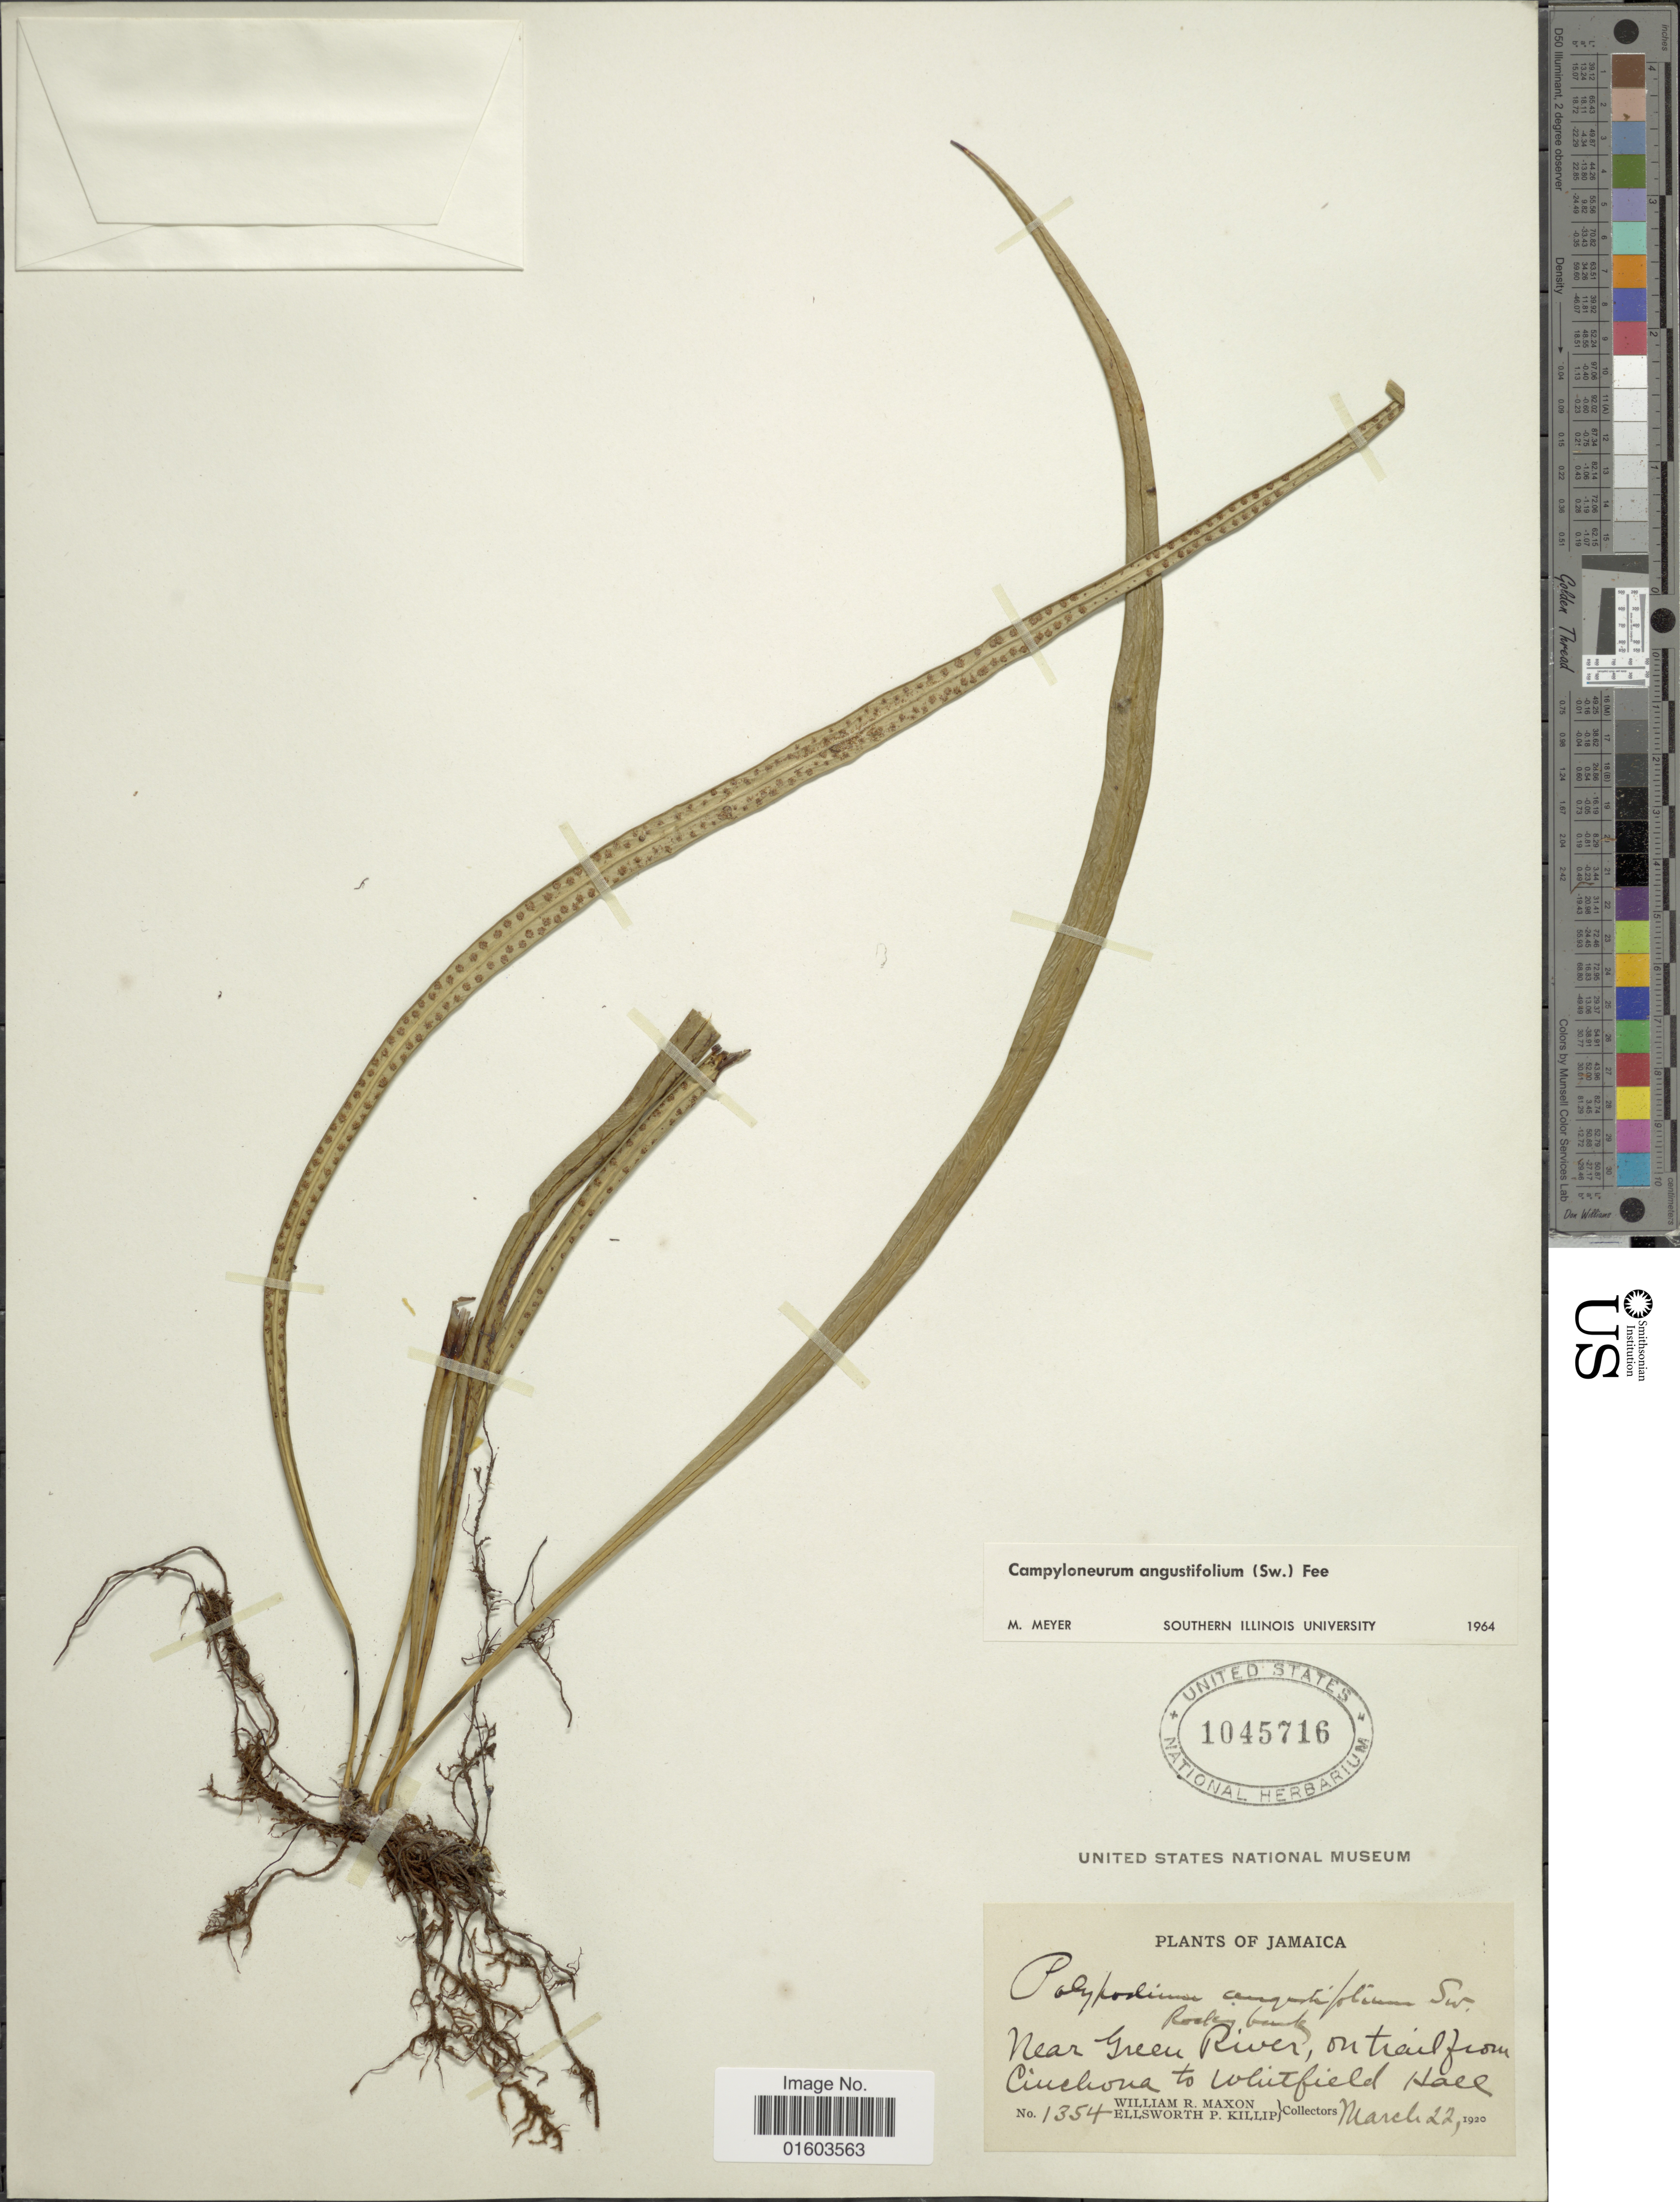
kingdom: Plantae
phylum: Tracheophyta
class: Polypodiopsida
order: Polypodiales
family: Polypodiaceae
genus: Campyloneurum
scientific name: Campyloneurum angustifolium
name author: (Sw.) Fée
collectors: W. R. Maxon & E. P. Killip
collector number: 1354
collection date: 1920-03-22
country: Jamaica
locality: Near Green River, on trail from Cinchona to Whitefield Hall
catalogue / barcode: US 1045716